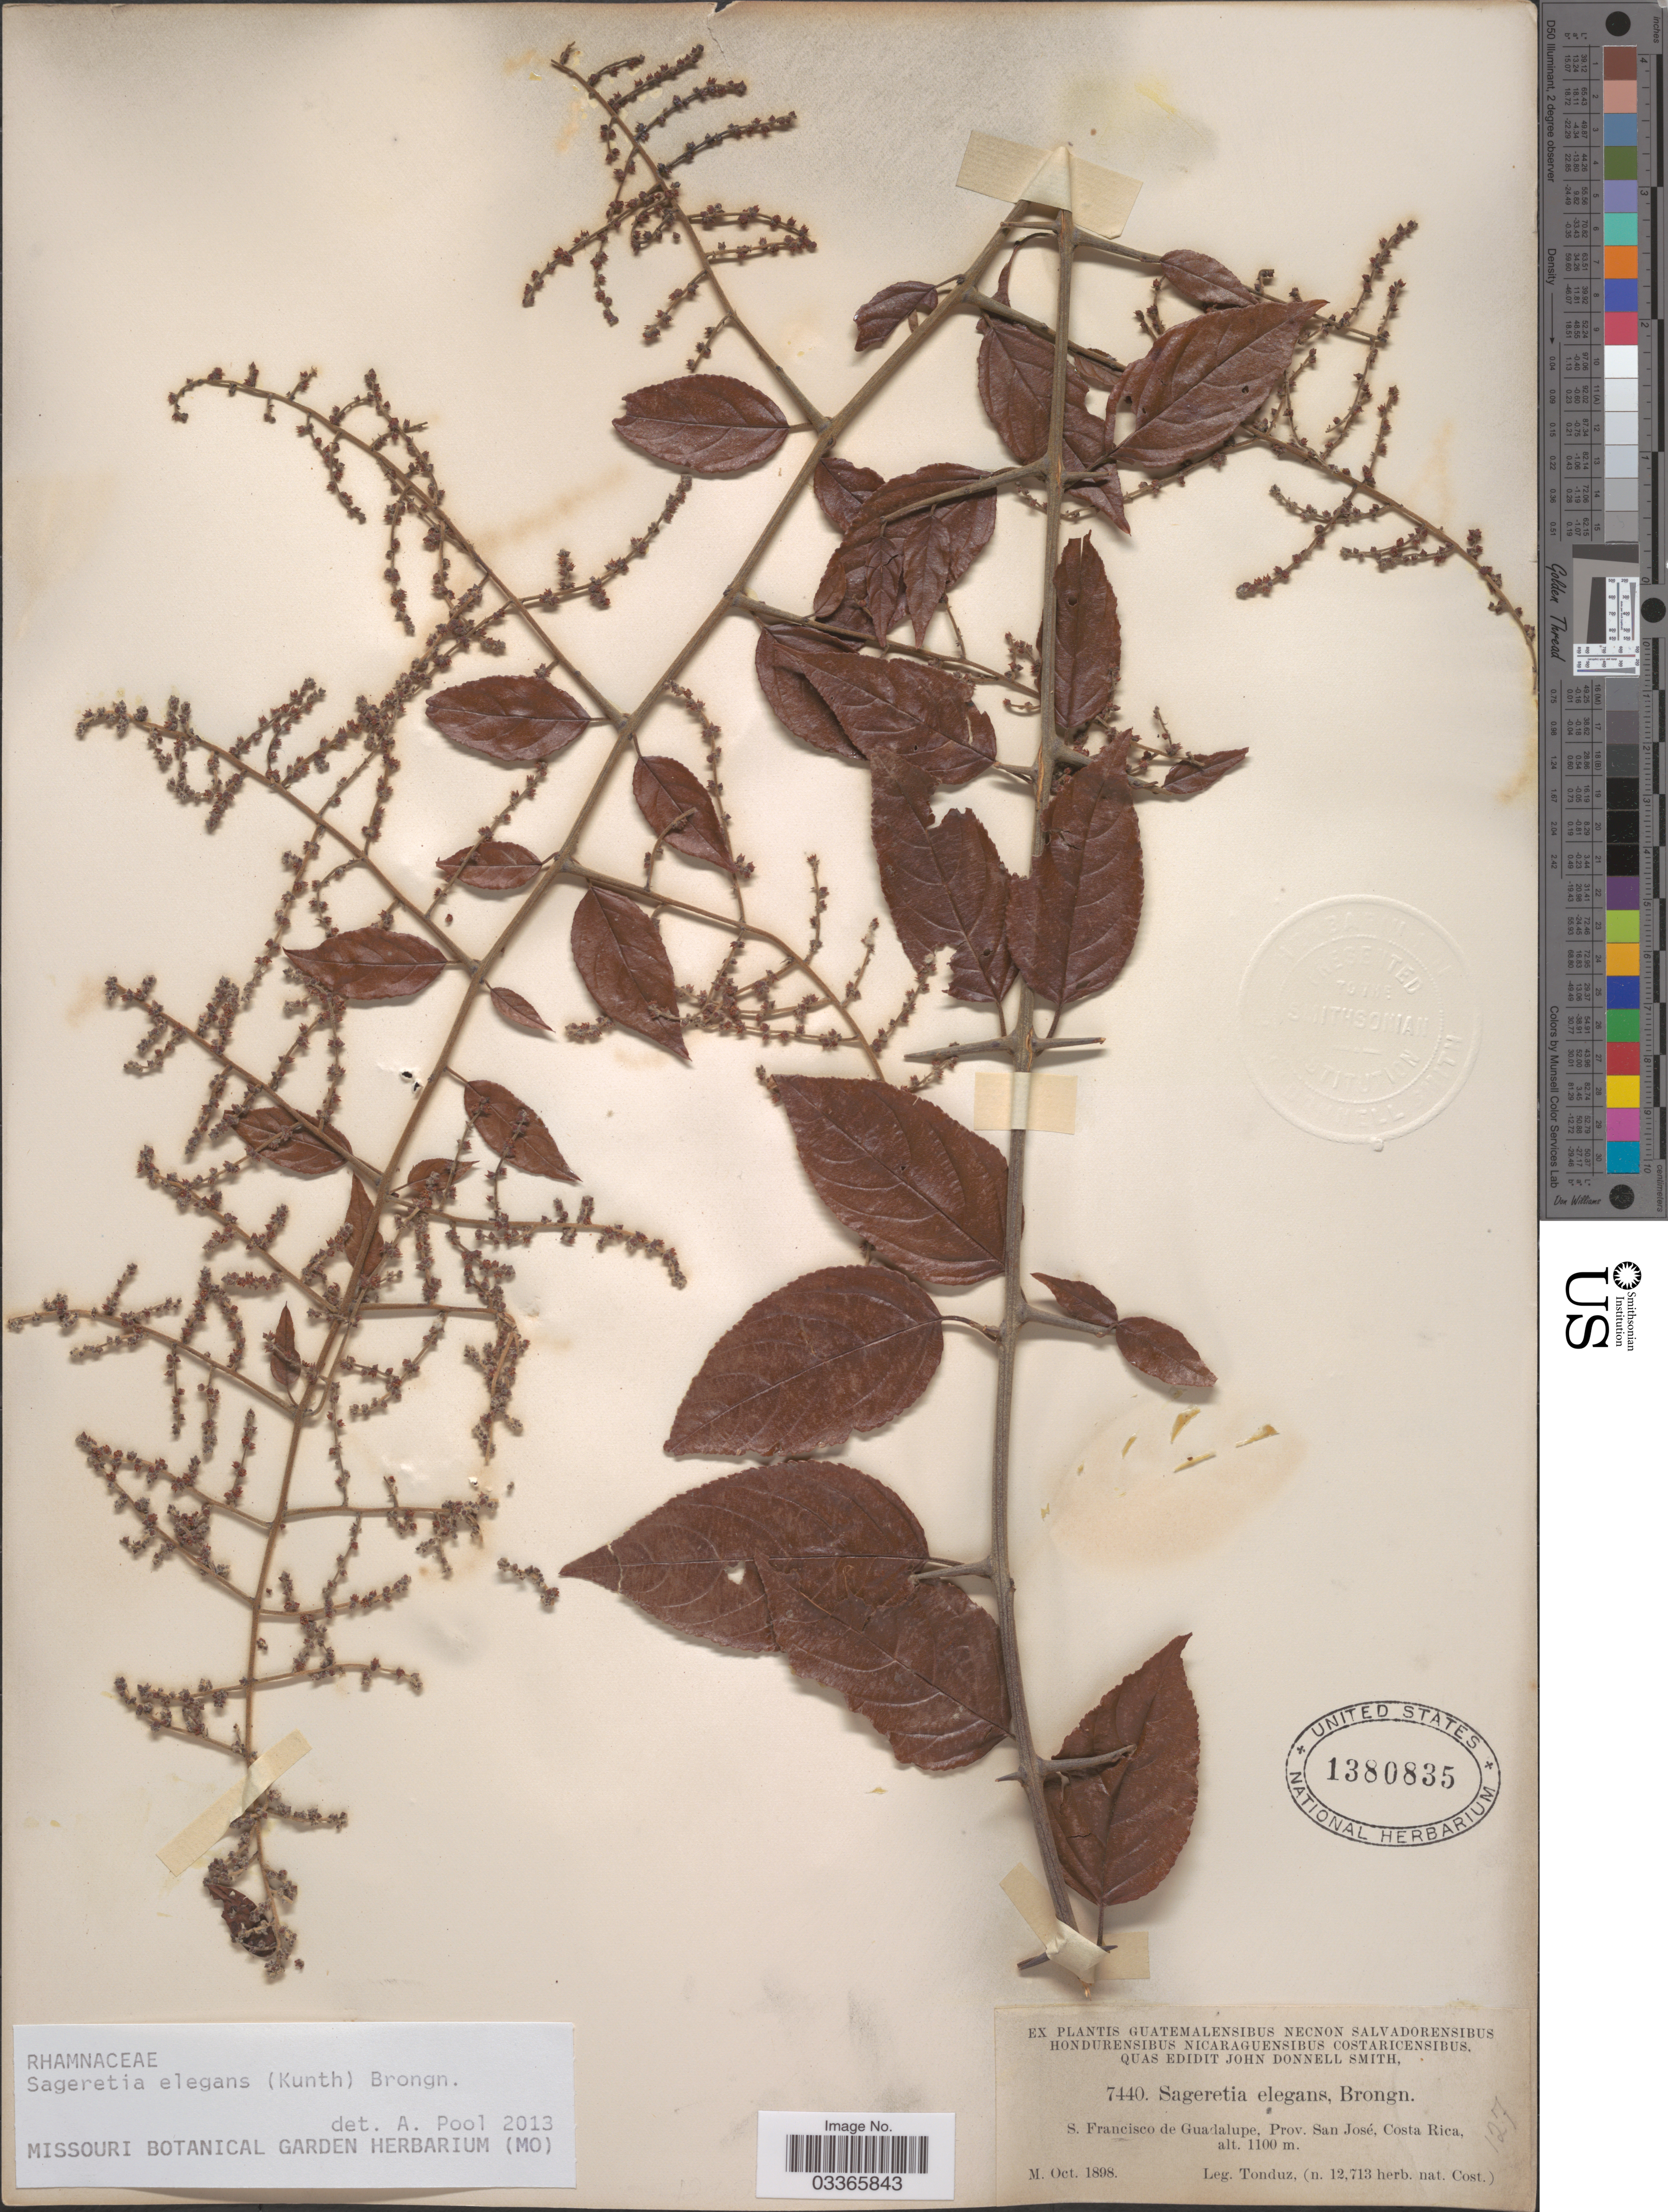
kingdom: Plantae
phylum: Tracheophyta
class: Magnoliopsida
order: Rosales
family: Rhamnaceae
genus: Sageretia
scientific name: Sageretia elegans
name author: (Kunth) Brongn.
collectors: Tonduz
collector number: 7440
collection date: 1898-10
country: Costa Rica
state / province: San José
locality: S. Francisco de Guadalupe.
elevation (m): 1100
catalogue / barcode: US 1380835